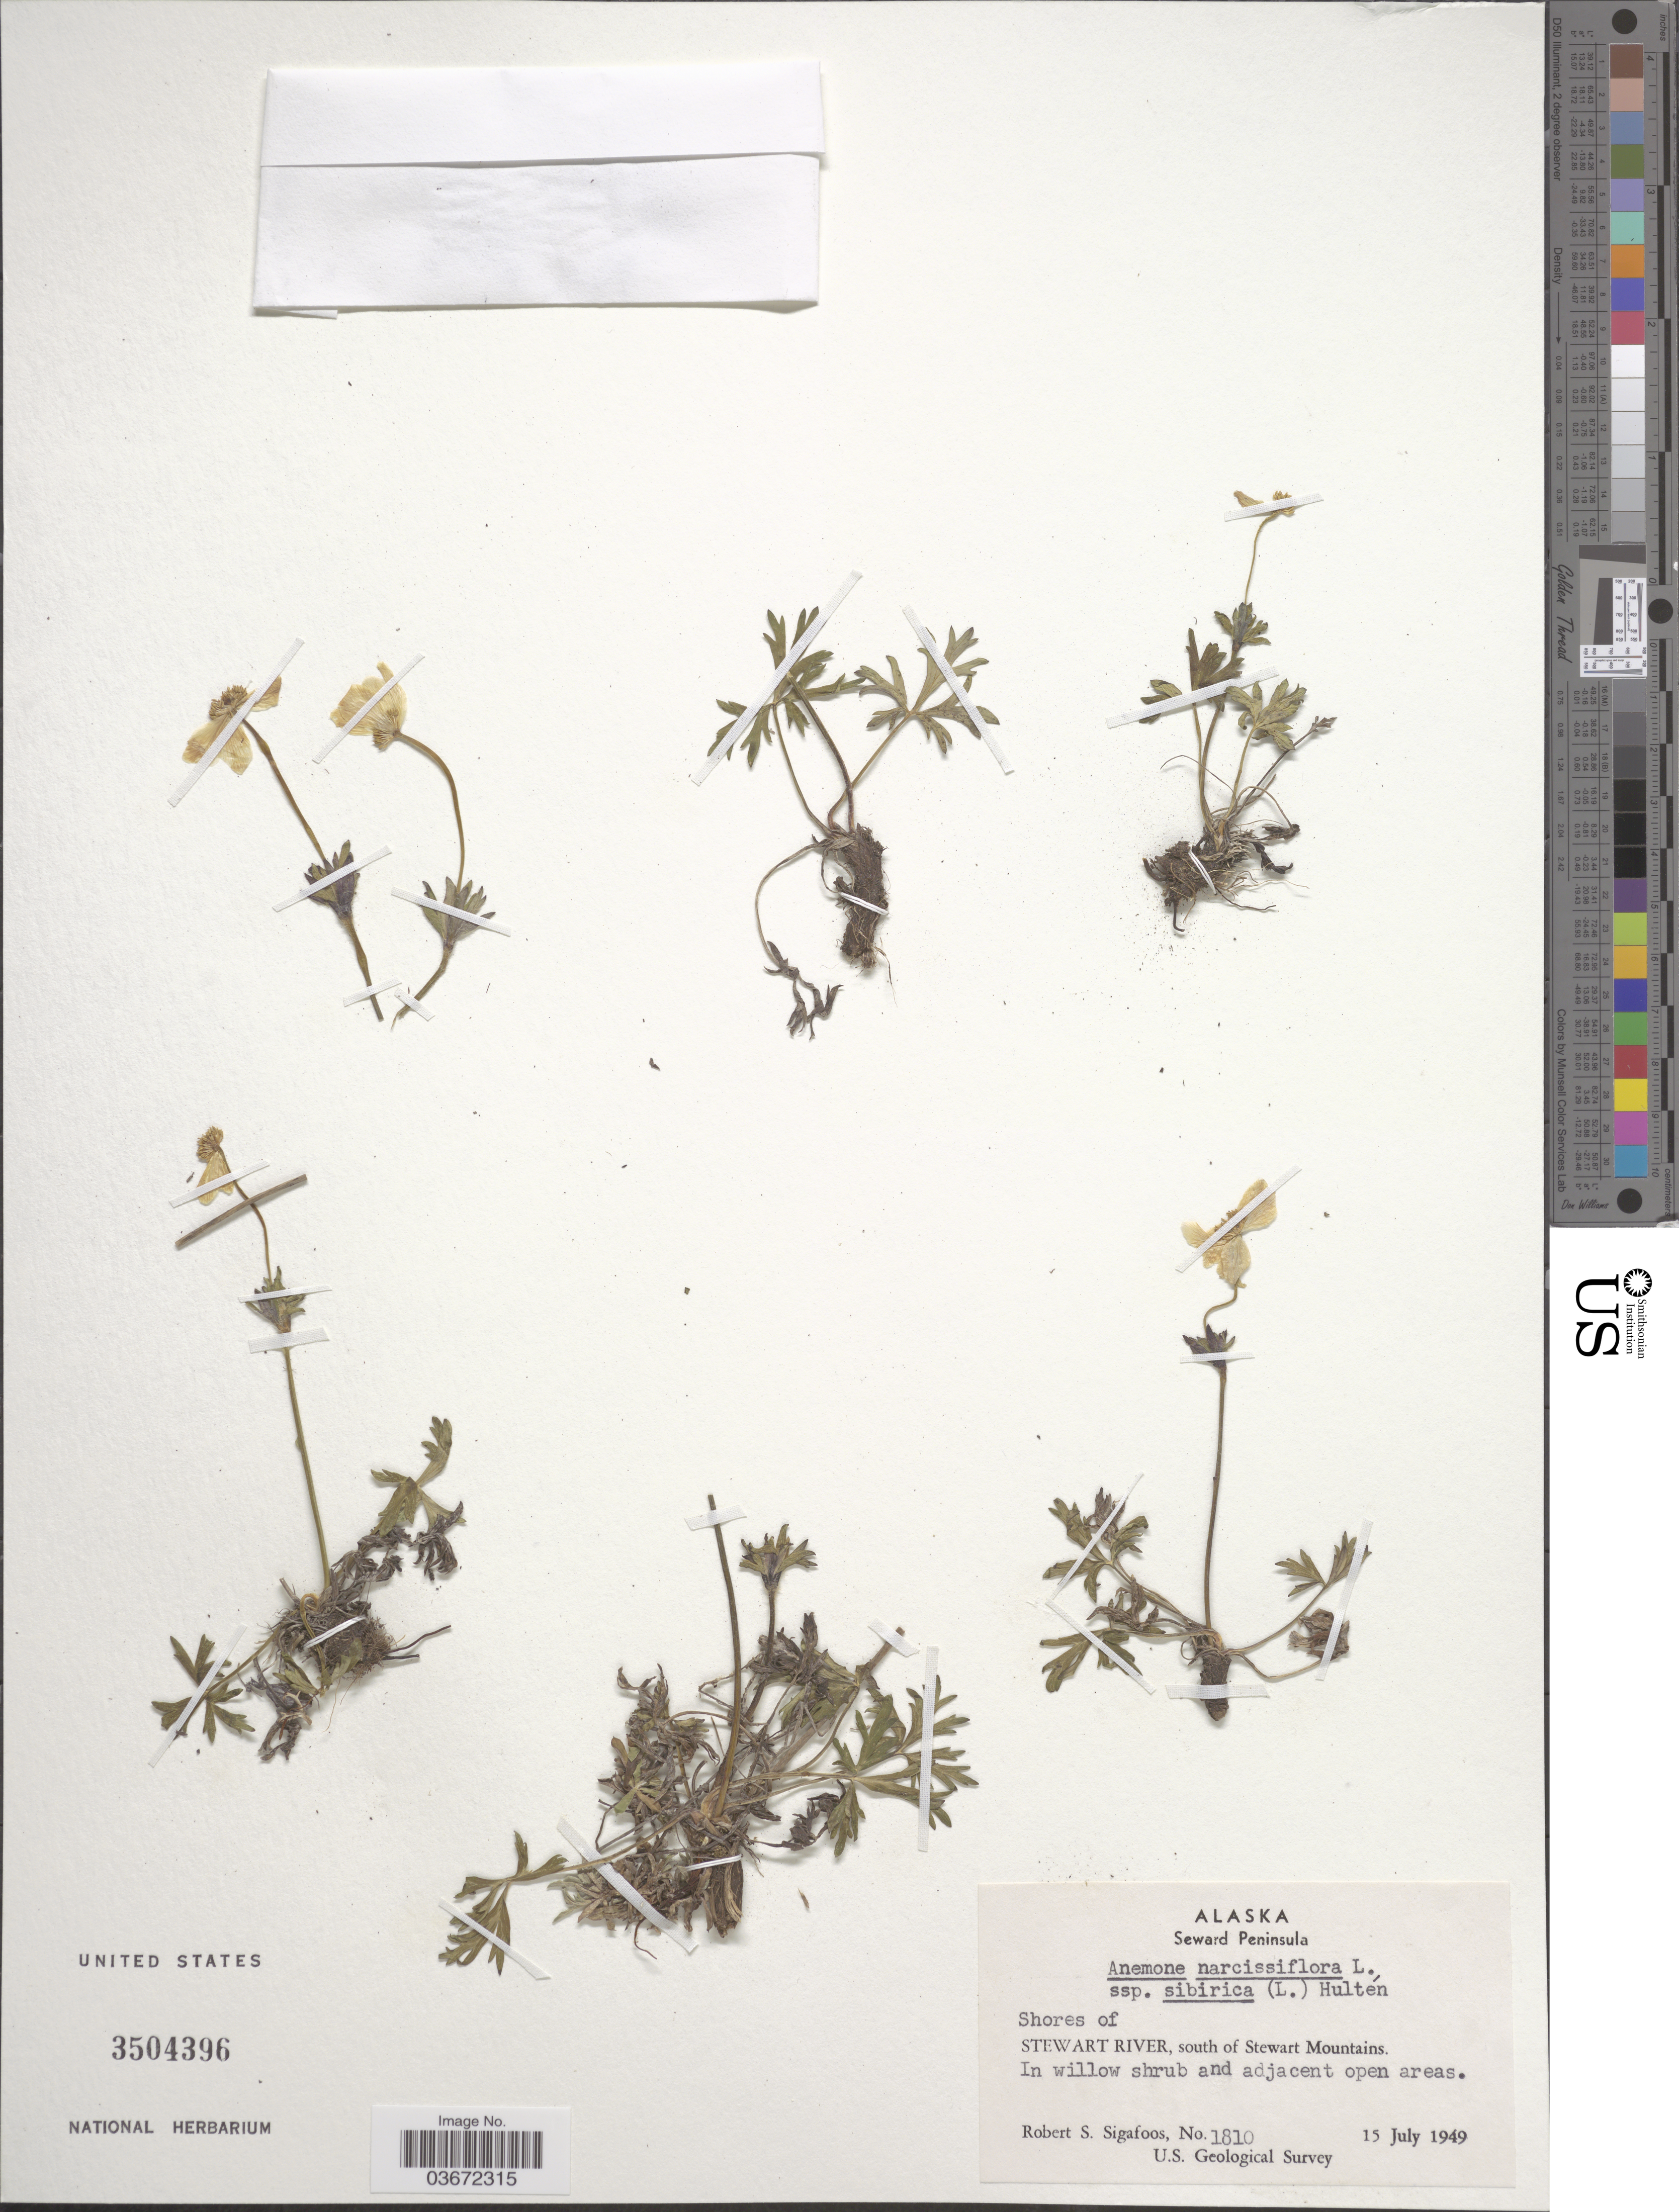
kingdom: Plantae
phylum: Tracheophyta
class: Magnoliopsida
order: Ranunculales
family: Ranunculaceae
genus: Anemone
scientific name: Anemone narcissiflora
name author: L.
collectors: R. Sigafoos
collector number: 1810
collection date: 1949-07-15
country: United States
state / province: Alaska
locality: Seward Peninsula. Shores of Stewart River, south of Stewart Mountains.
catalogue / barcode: US 3504396